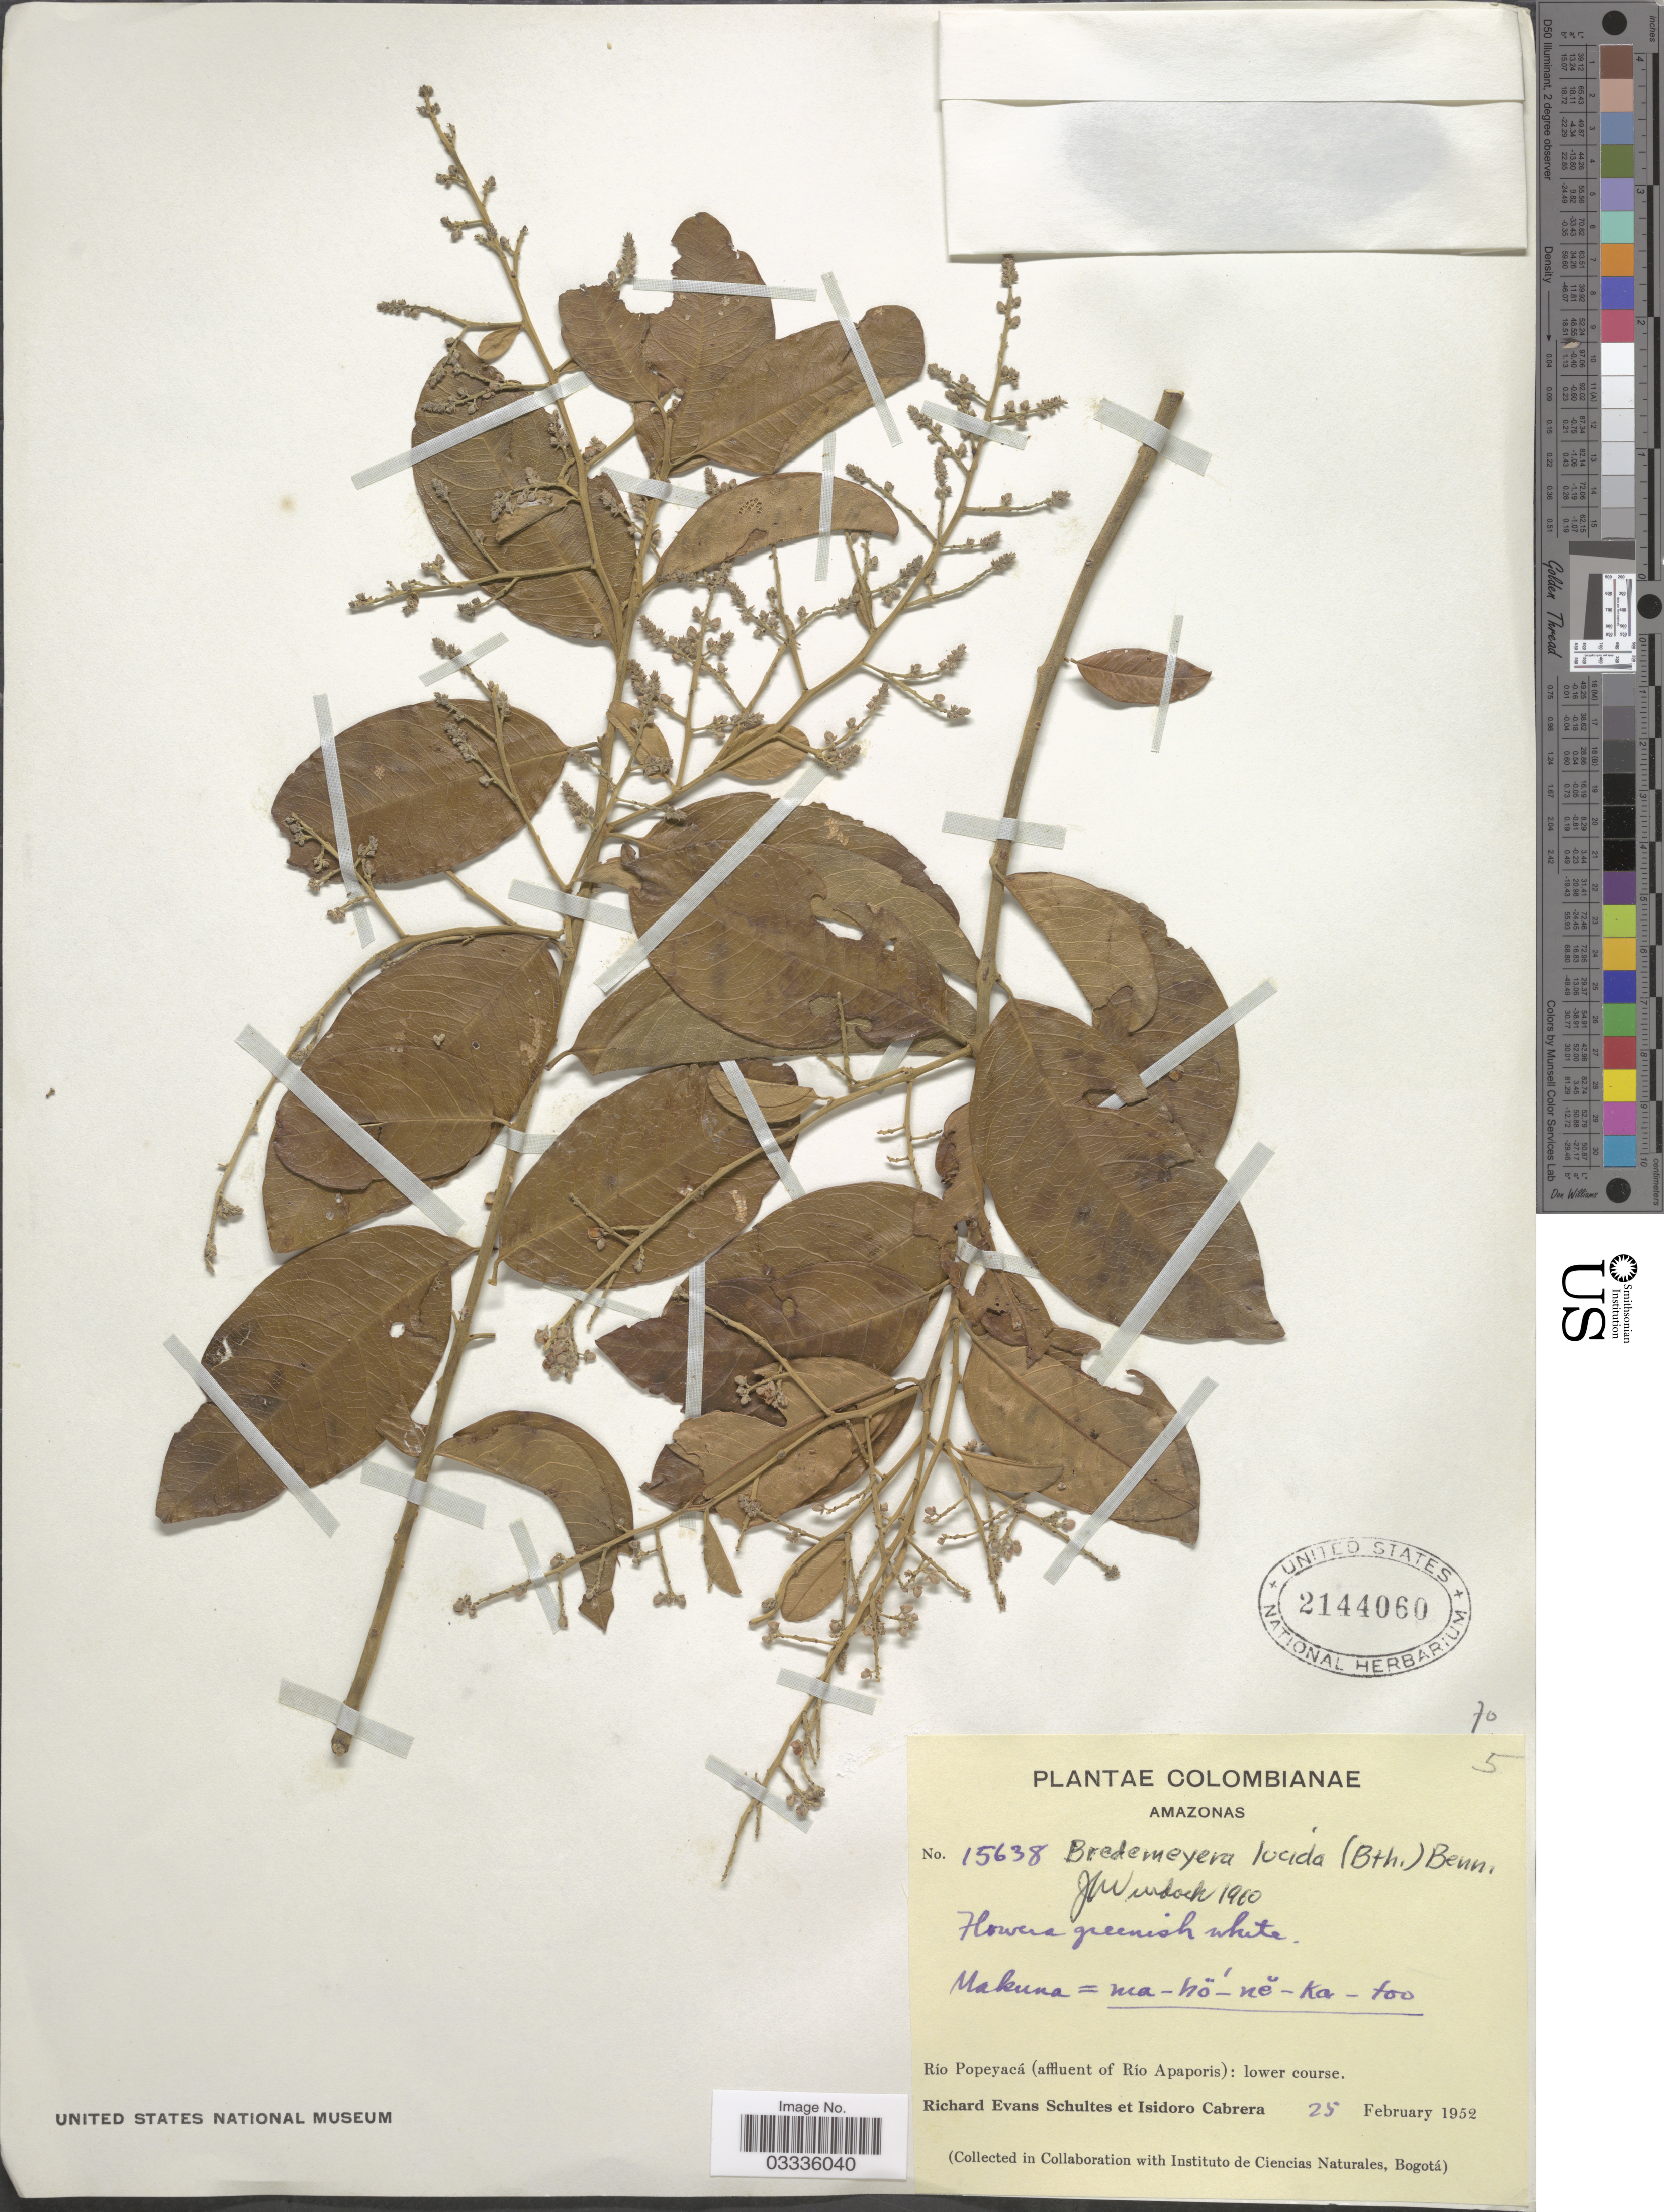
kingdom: Plantae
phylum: Tracheophyta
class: Magnoliopsida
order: Fabales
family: Polygalaceae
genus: Bredemeyera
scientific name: Bredemeyera lucida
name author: (Benth.) Klotzsch ex Hassk.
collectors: R. E. Schultes & I. Cabrera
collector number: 15638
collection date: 1952-02-25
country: Colombia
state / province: Amazônas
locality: Río Popeyacá (affluent of Río Apaporis): lower course.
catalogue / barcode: US 2144060